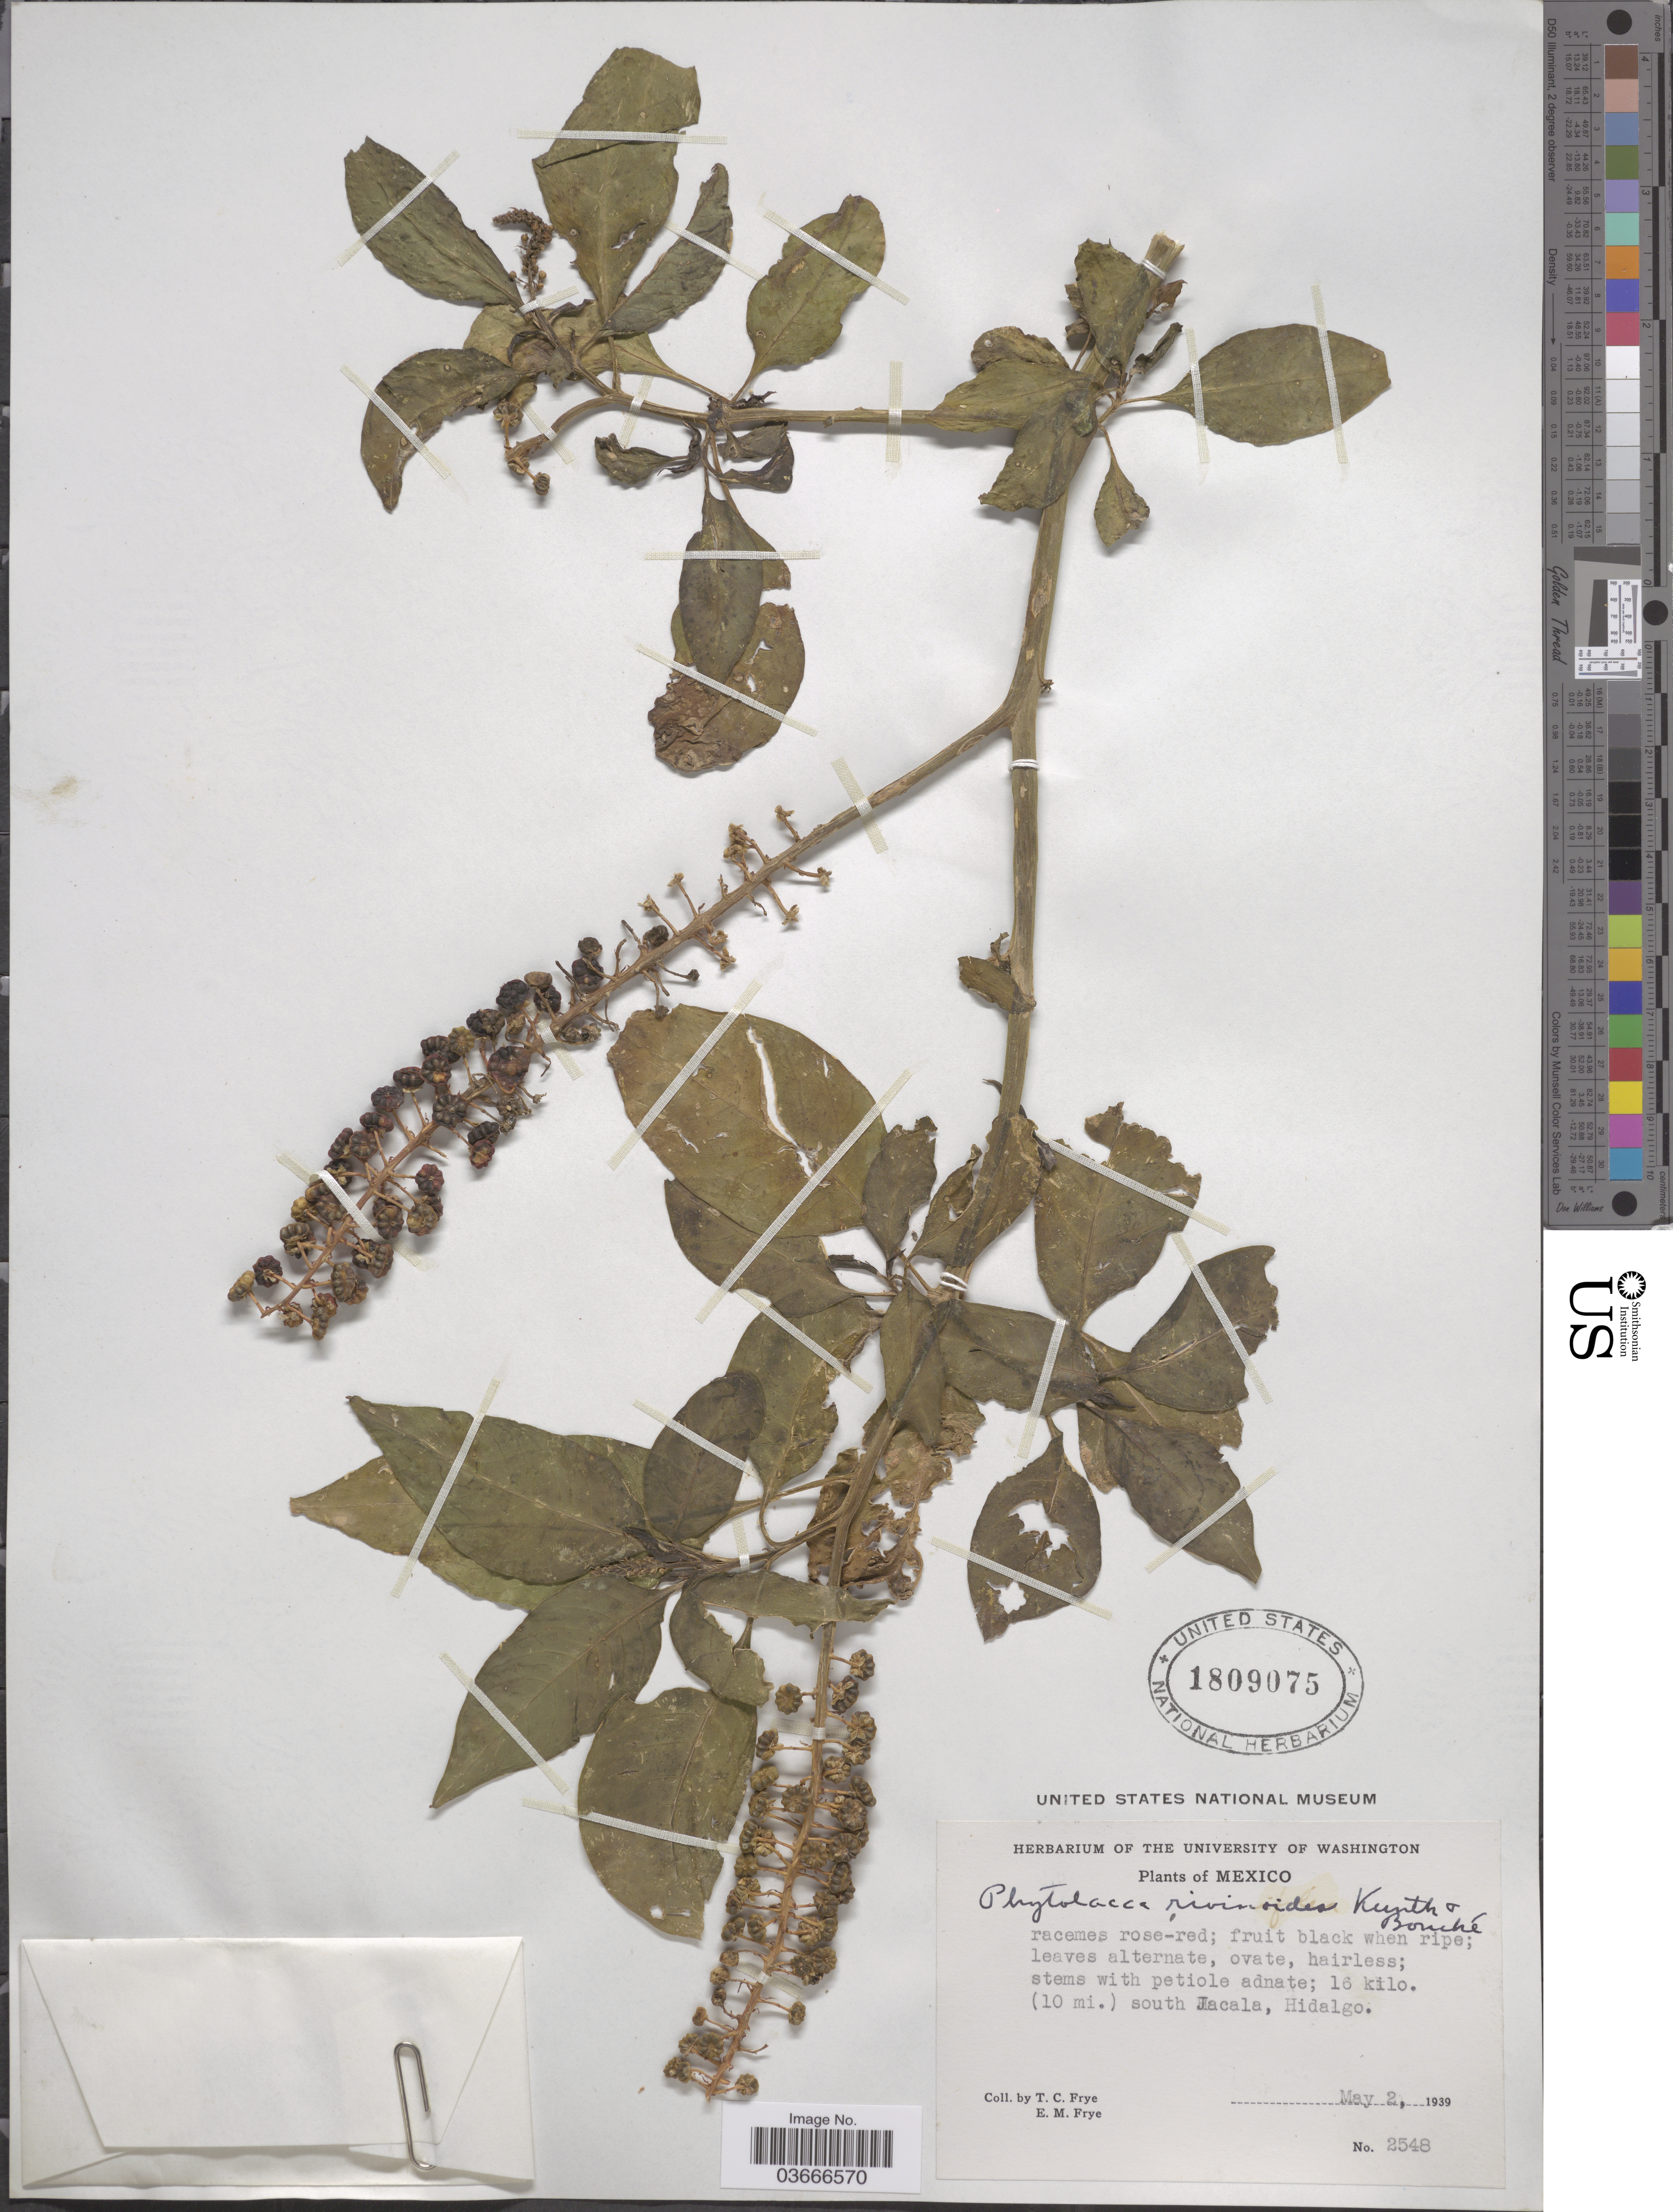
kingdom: Plantae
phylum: Tracheophyta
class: Magnoliopsida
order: Caryophyllales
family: Phytolaccaceae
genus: Phytolacca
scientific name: Phytolacca rivinoides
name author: Kunth & C.D. Bouché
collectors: T. C. Frye & E. Frye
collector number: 2548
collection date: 1939-05-02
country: Mexico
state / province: Hidalgo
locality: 16 kilo. (10 mi.) south Jacala.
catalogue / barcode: US 1809075